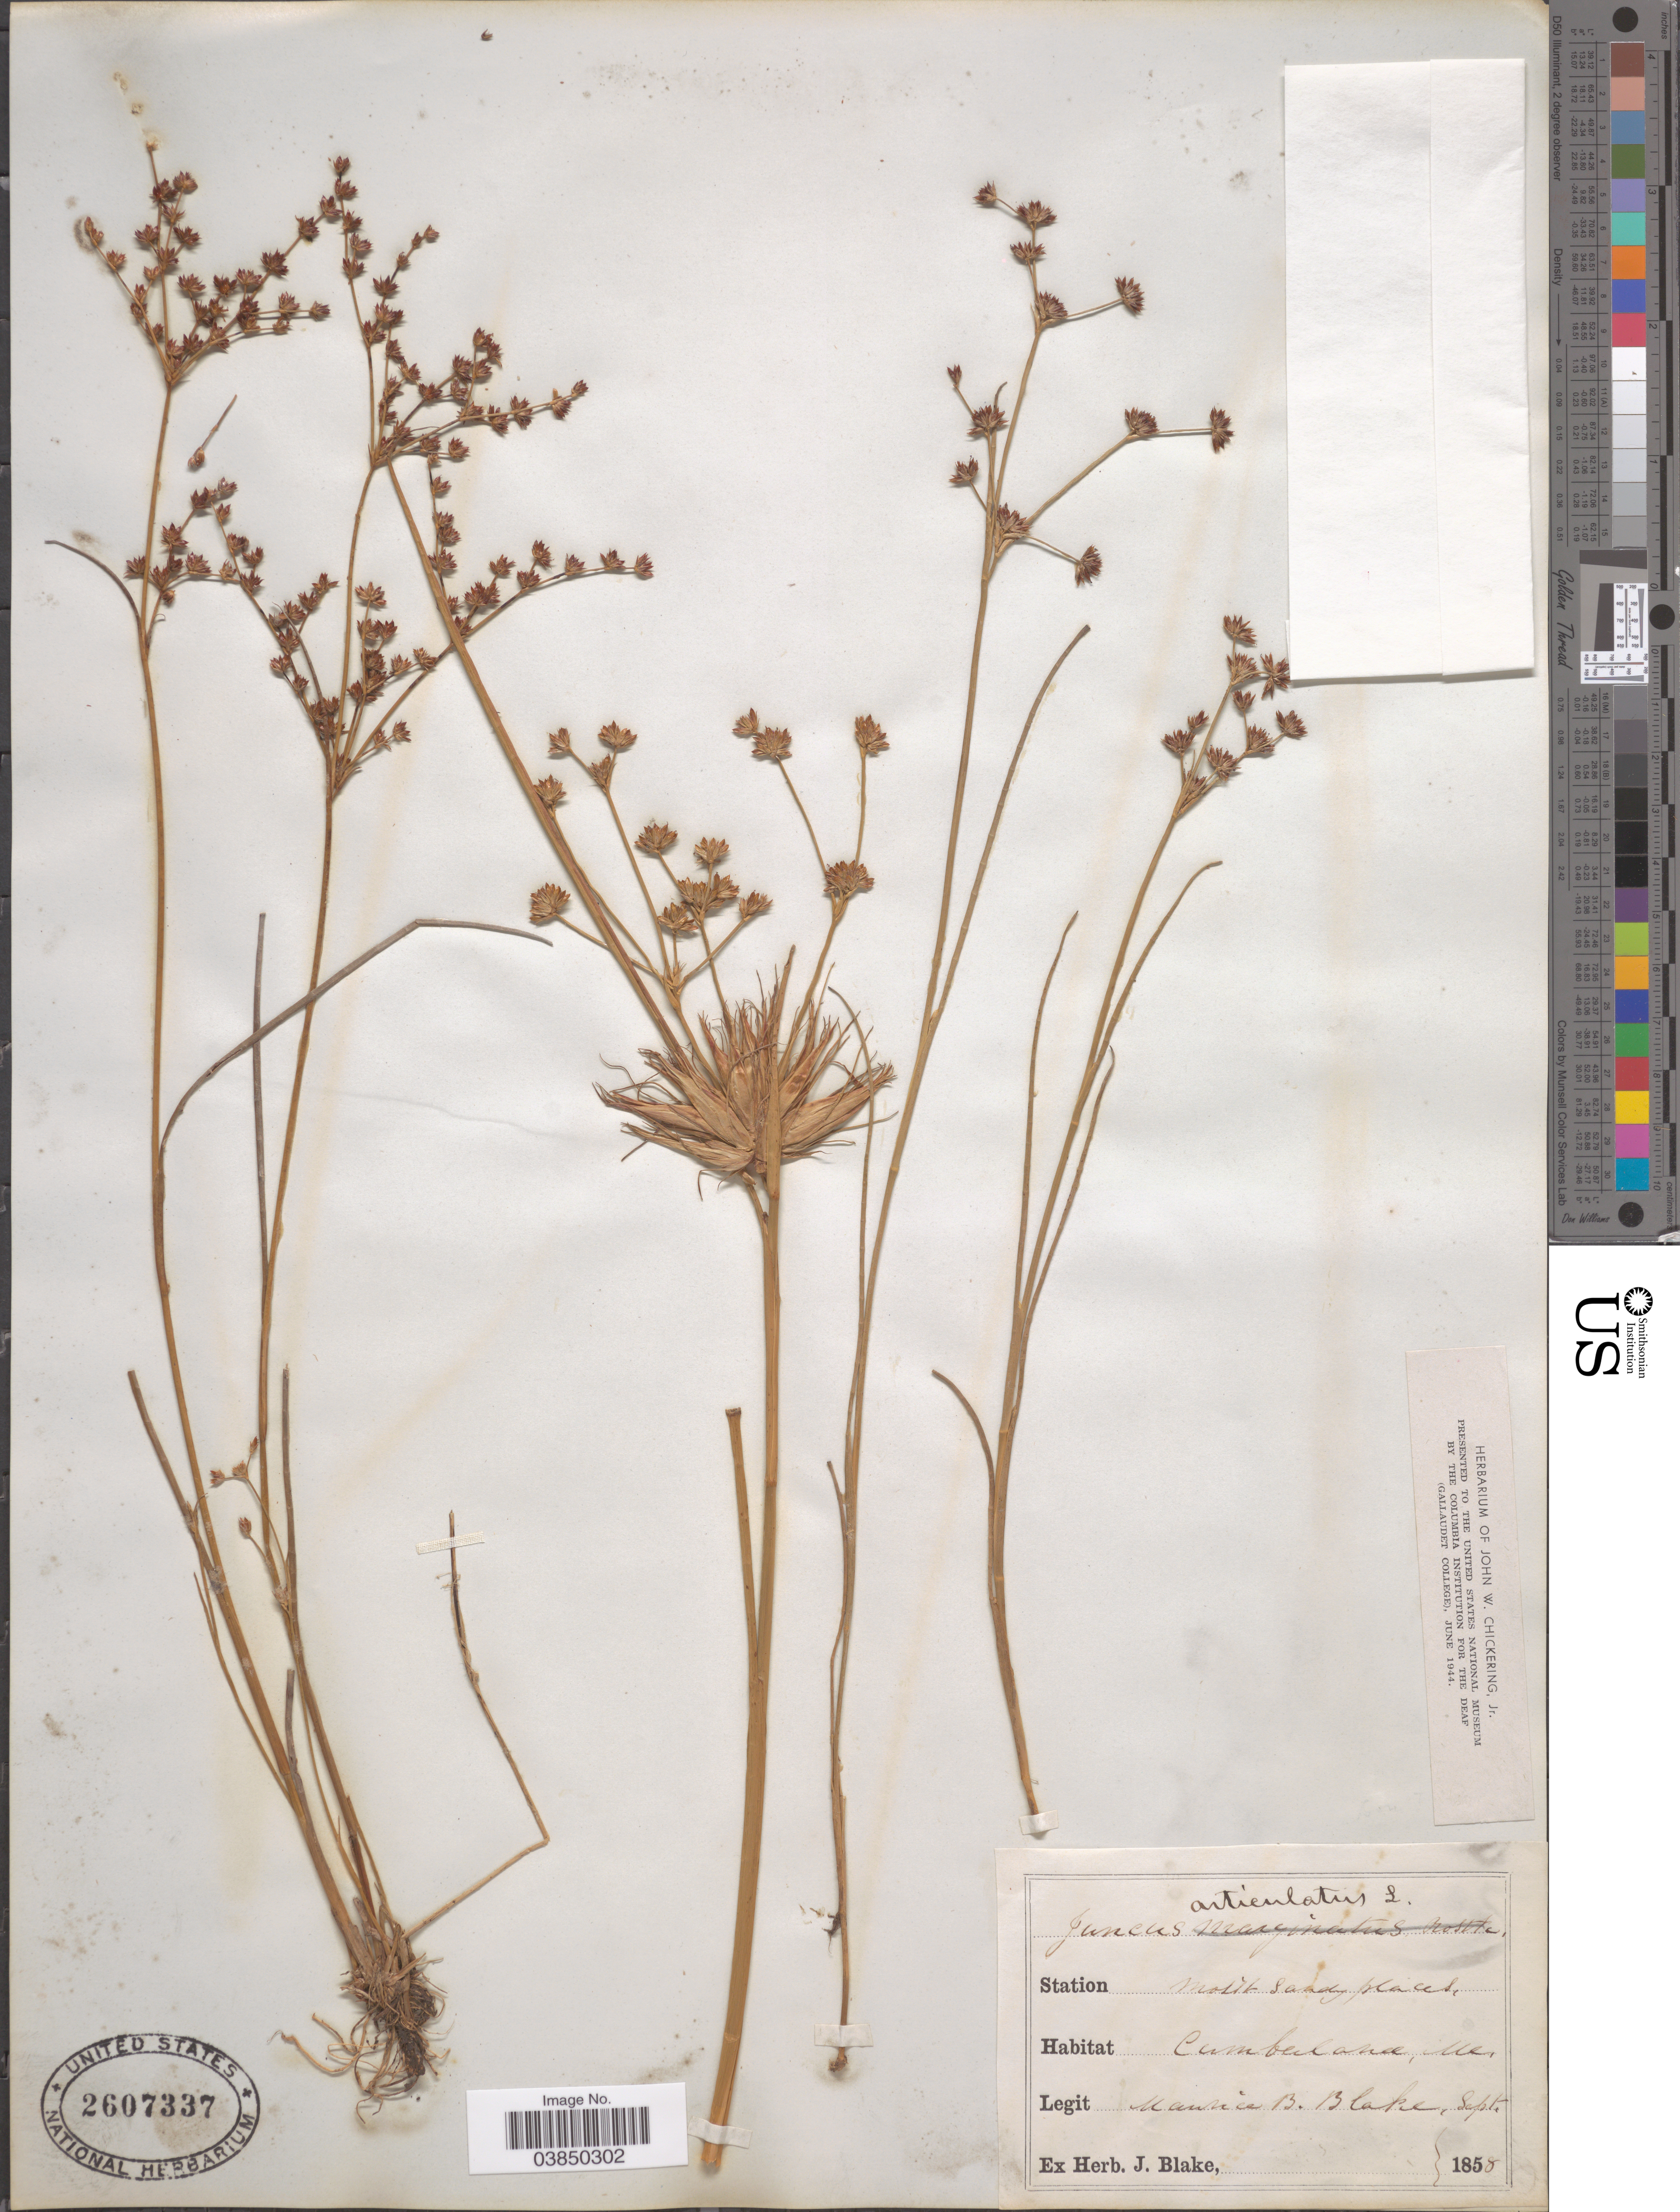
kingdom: Plantae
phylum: Tracheophyta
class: Liliopsida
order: Poales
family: Juncaceae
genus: Juncus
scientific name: Juncus articulatus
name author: L.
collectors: M. Blake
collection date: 1858-09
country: United States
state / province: Maine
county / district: Cumberland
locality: Cumberland.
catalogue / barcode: US 2607337